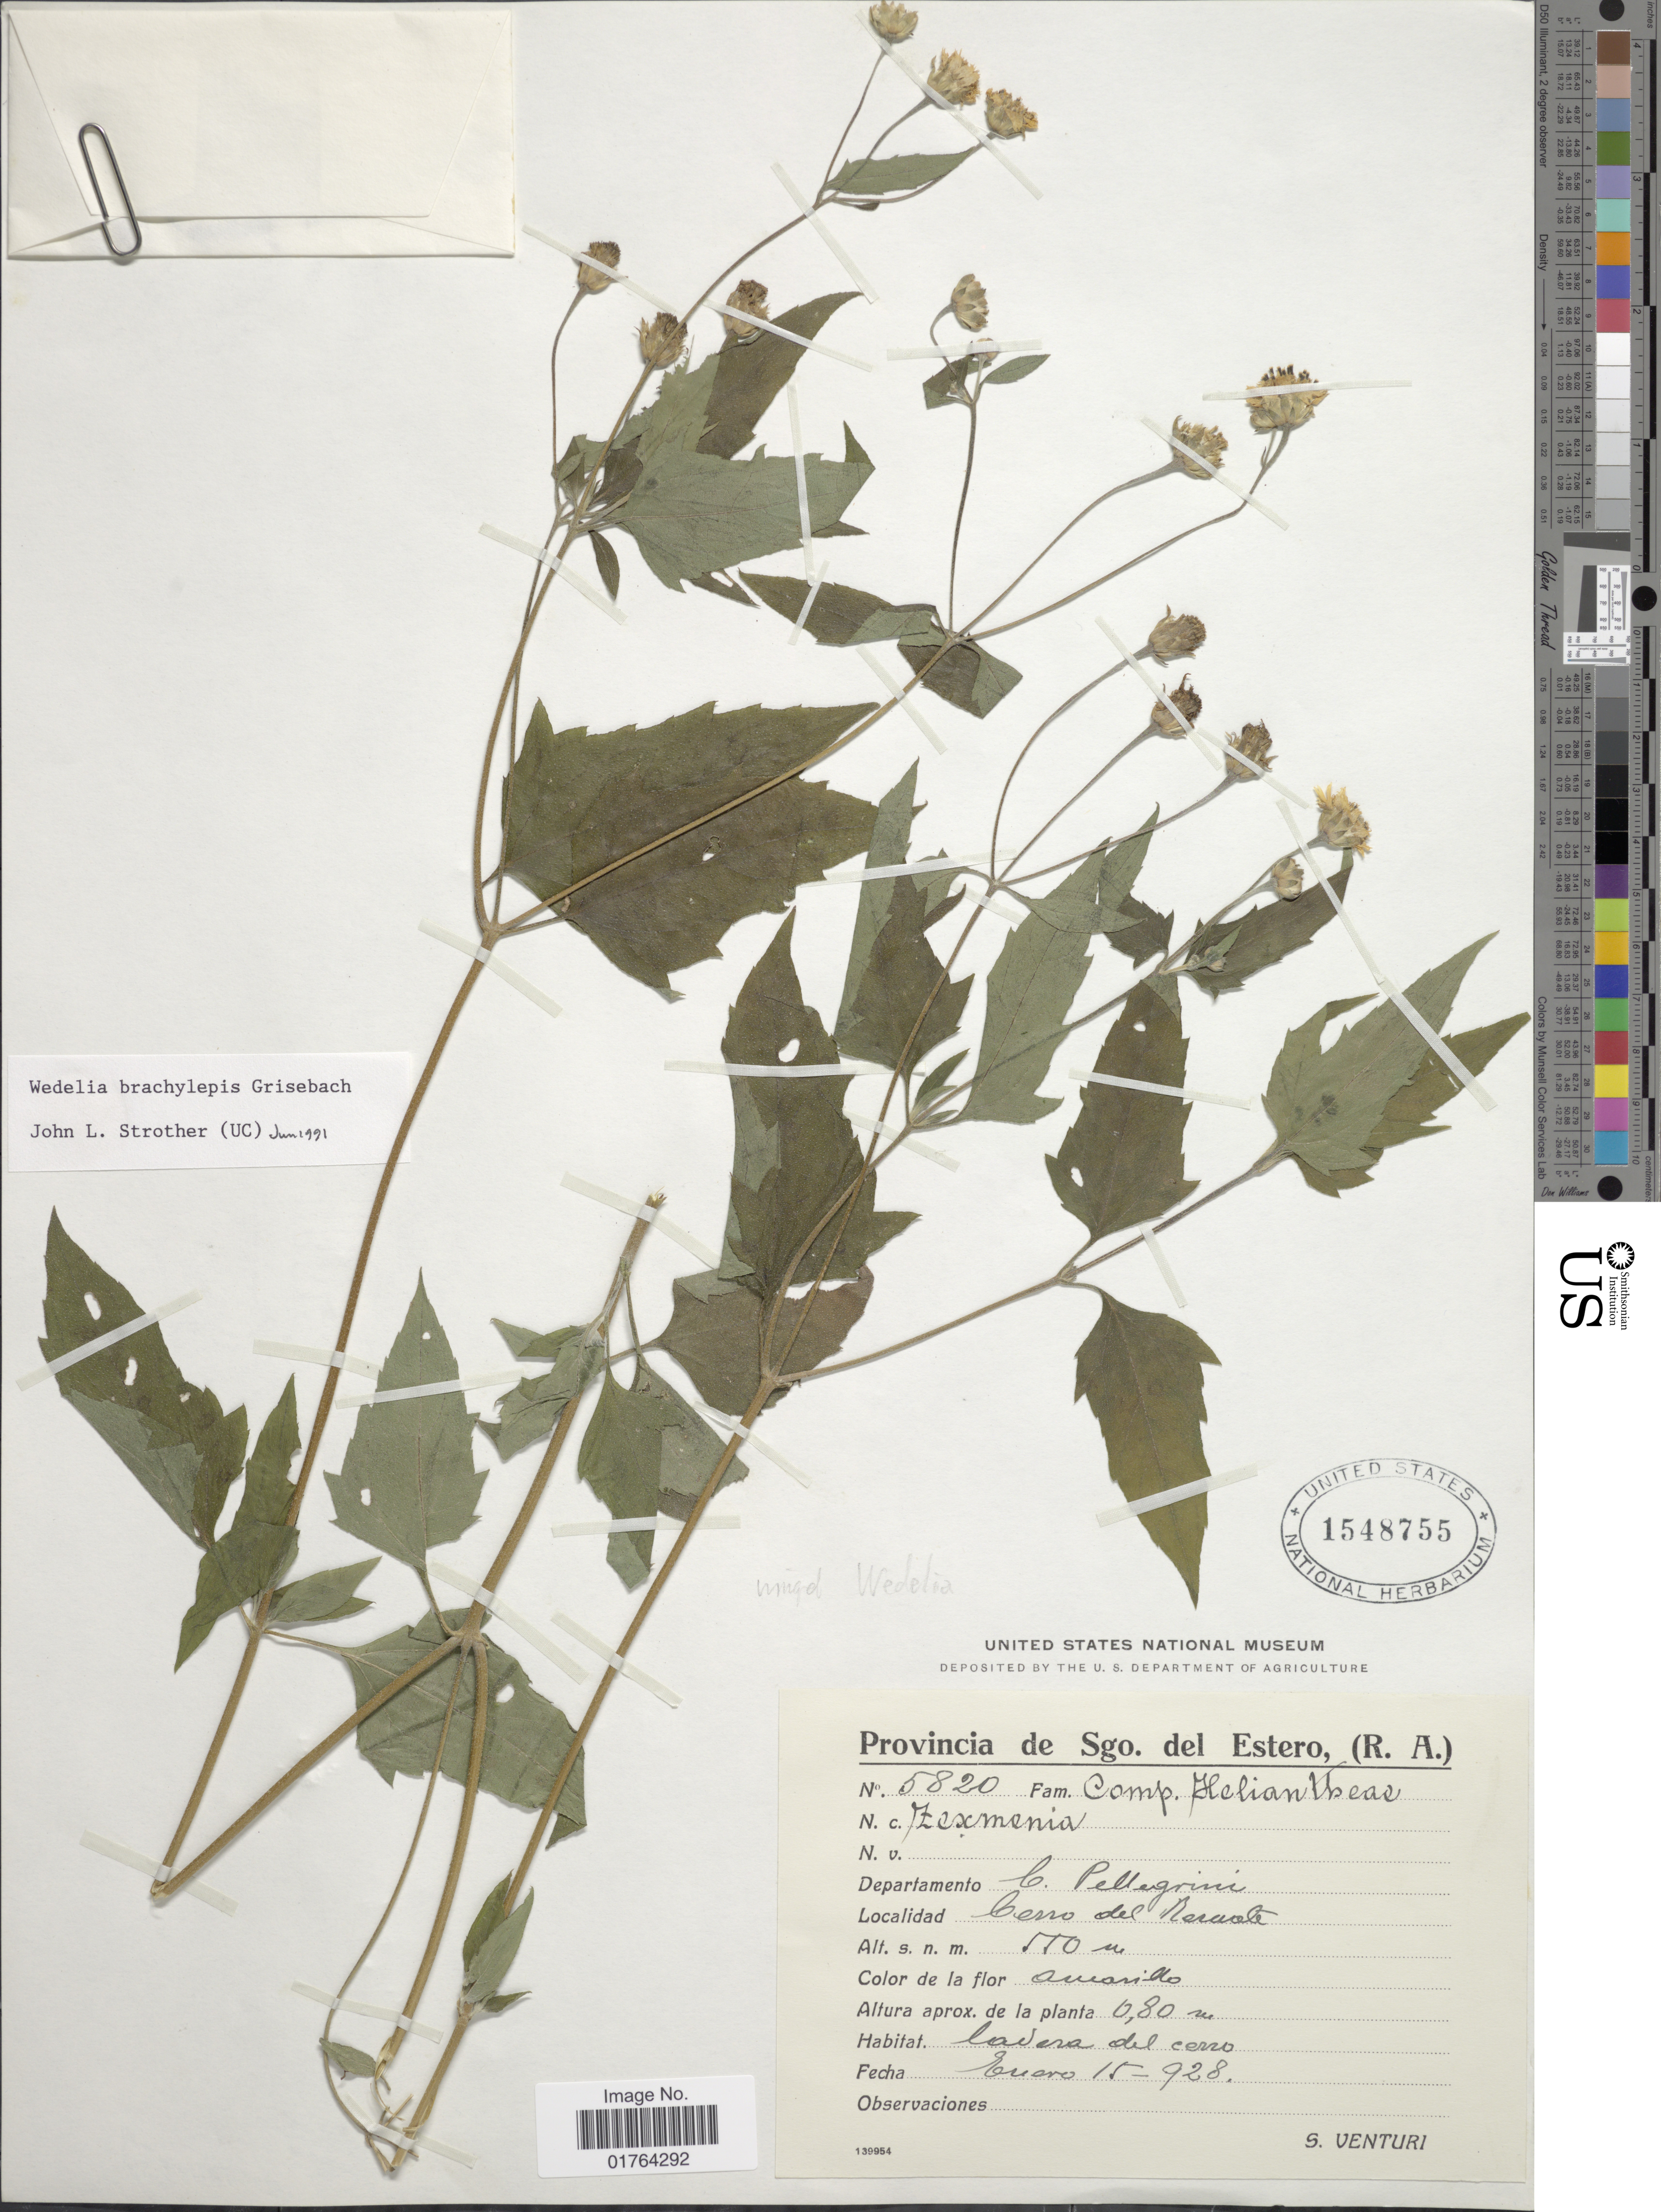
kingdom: Plantae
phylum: Tracheophyta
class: Magnoliopsida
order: Asterales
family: Asteraceae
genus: Wedelia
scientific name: Wedelia brachylepis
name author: Griseb.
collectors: C. A. Venturi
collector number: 5820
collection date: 1928-01-15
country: Argentina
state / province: Santiago del Estero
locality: De Sgo, del Estero (R. A.), Departamento C. Pellegrim, Cerro del Berualte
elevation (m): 550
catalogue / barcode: US 1548755